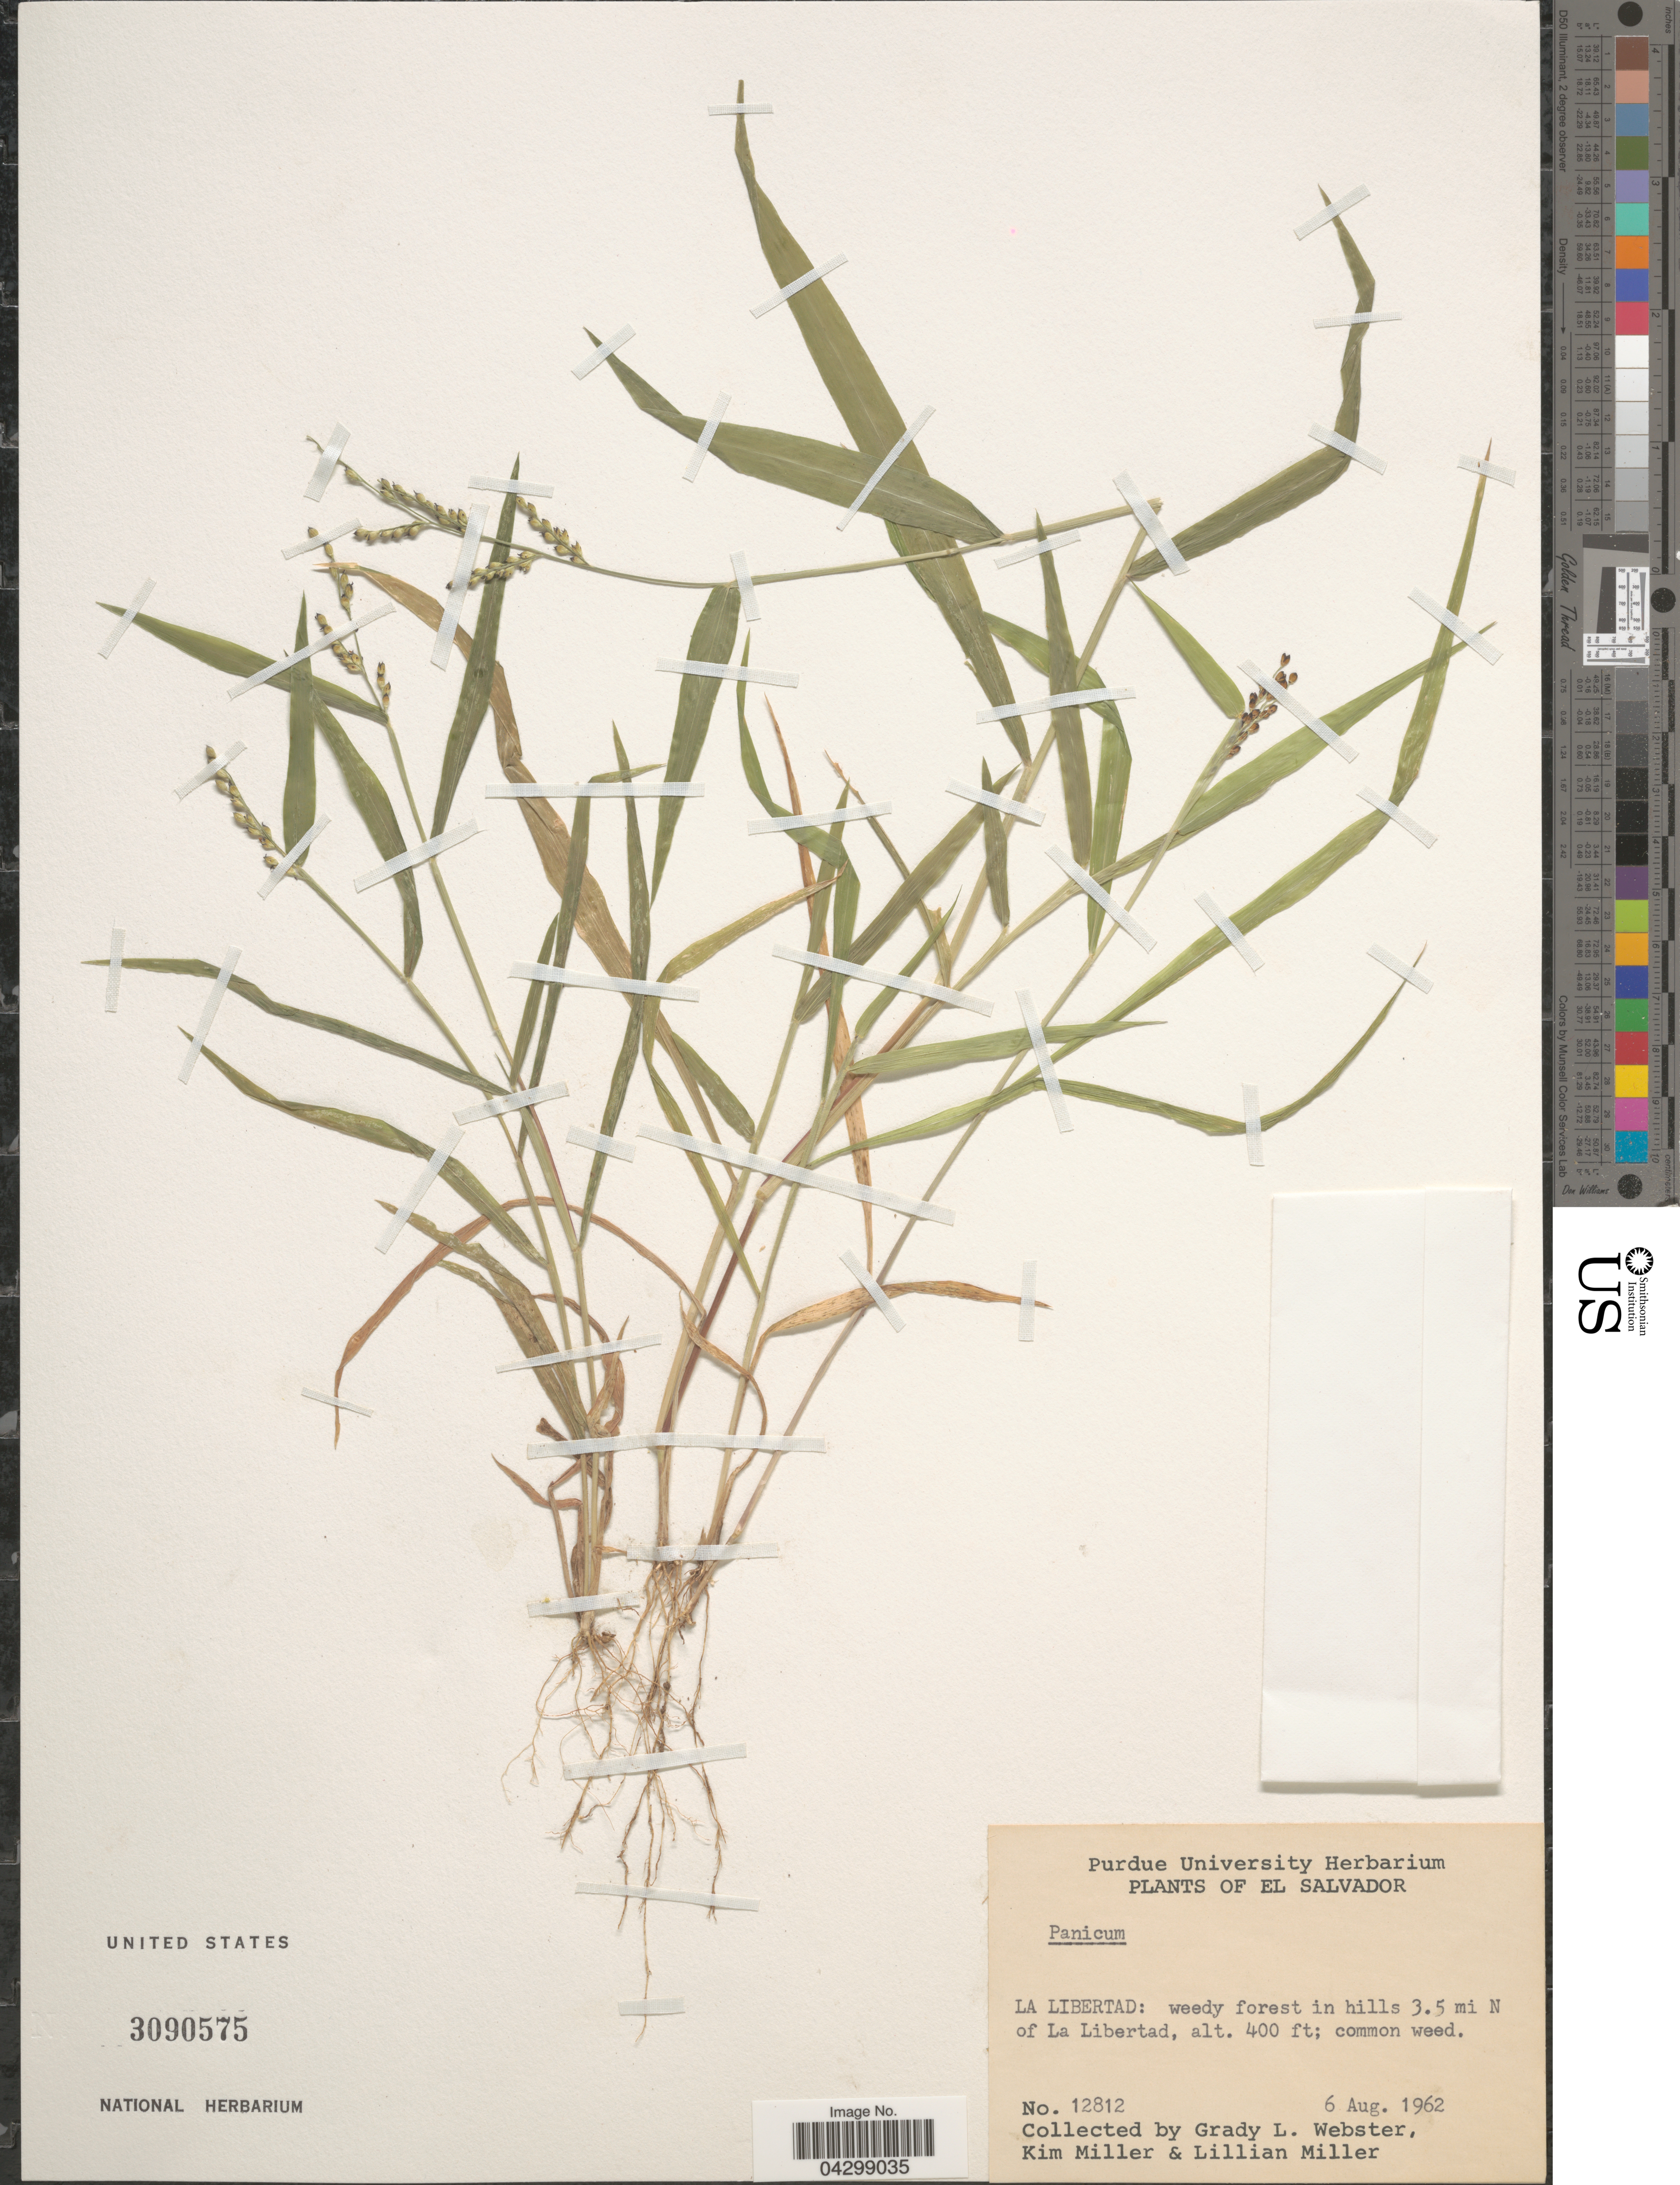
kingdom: Plantae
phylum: Tracheophyta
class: Liliopsida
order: Poales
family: Poaceae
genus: Panicum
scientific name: Panicum sp.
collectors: G. L. Webster, K. Miller & L. Miller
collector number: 12812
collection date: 1962-08-06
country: El Salvador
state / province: La Libertad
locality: Weedy forest in hills 3.5 mi N of La Libertad.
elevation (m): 122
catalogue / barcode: US 3090575